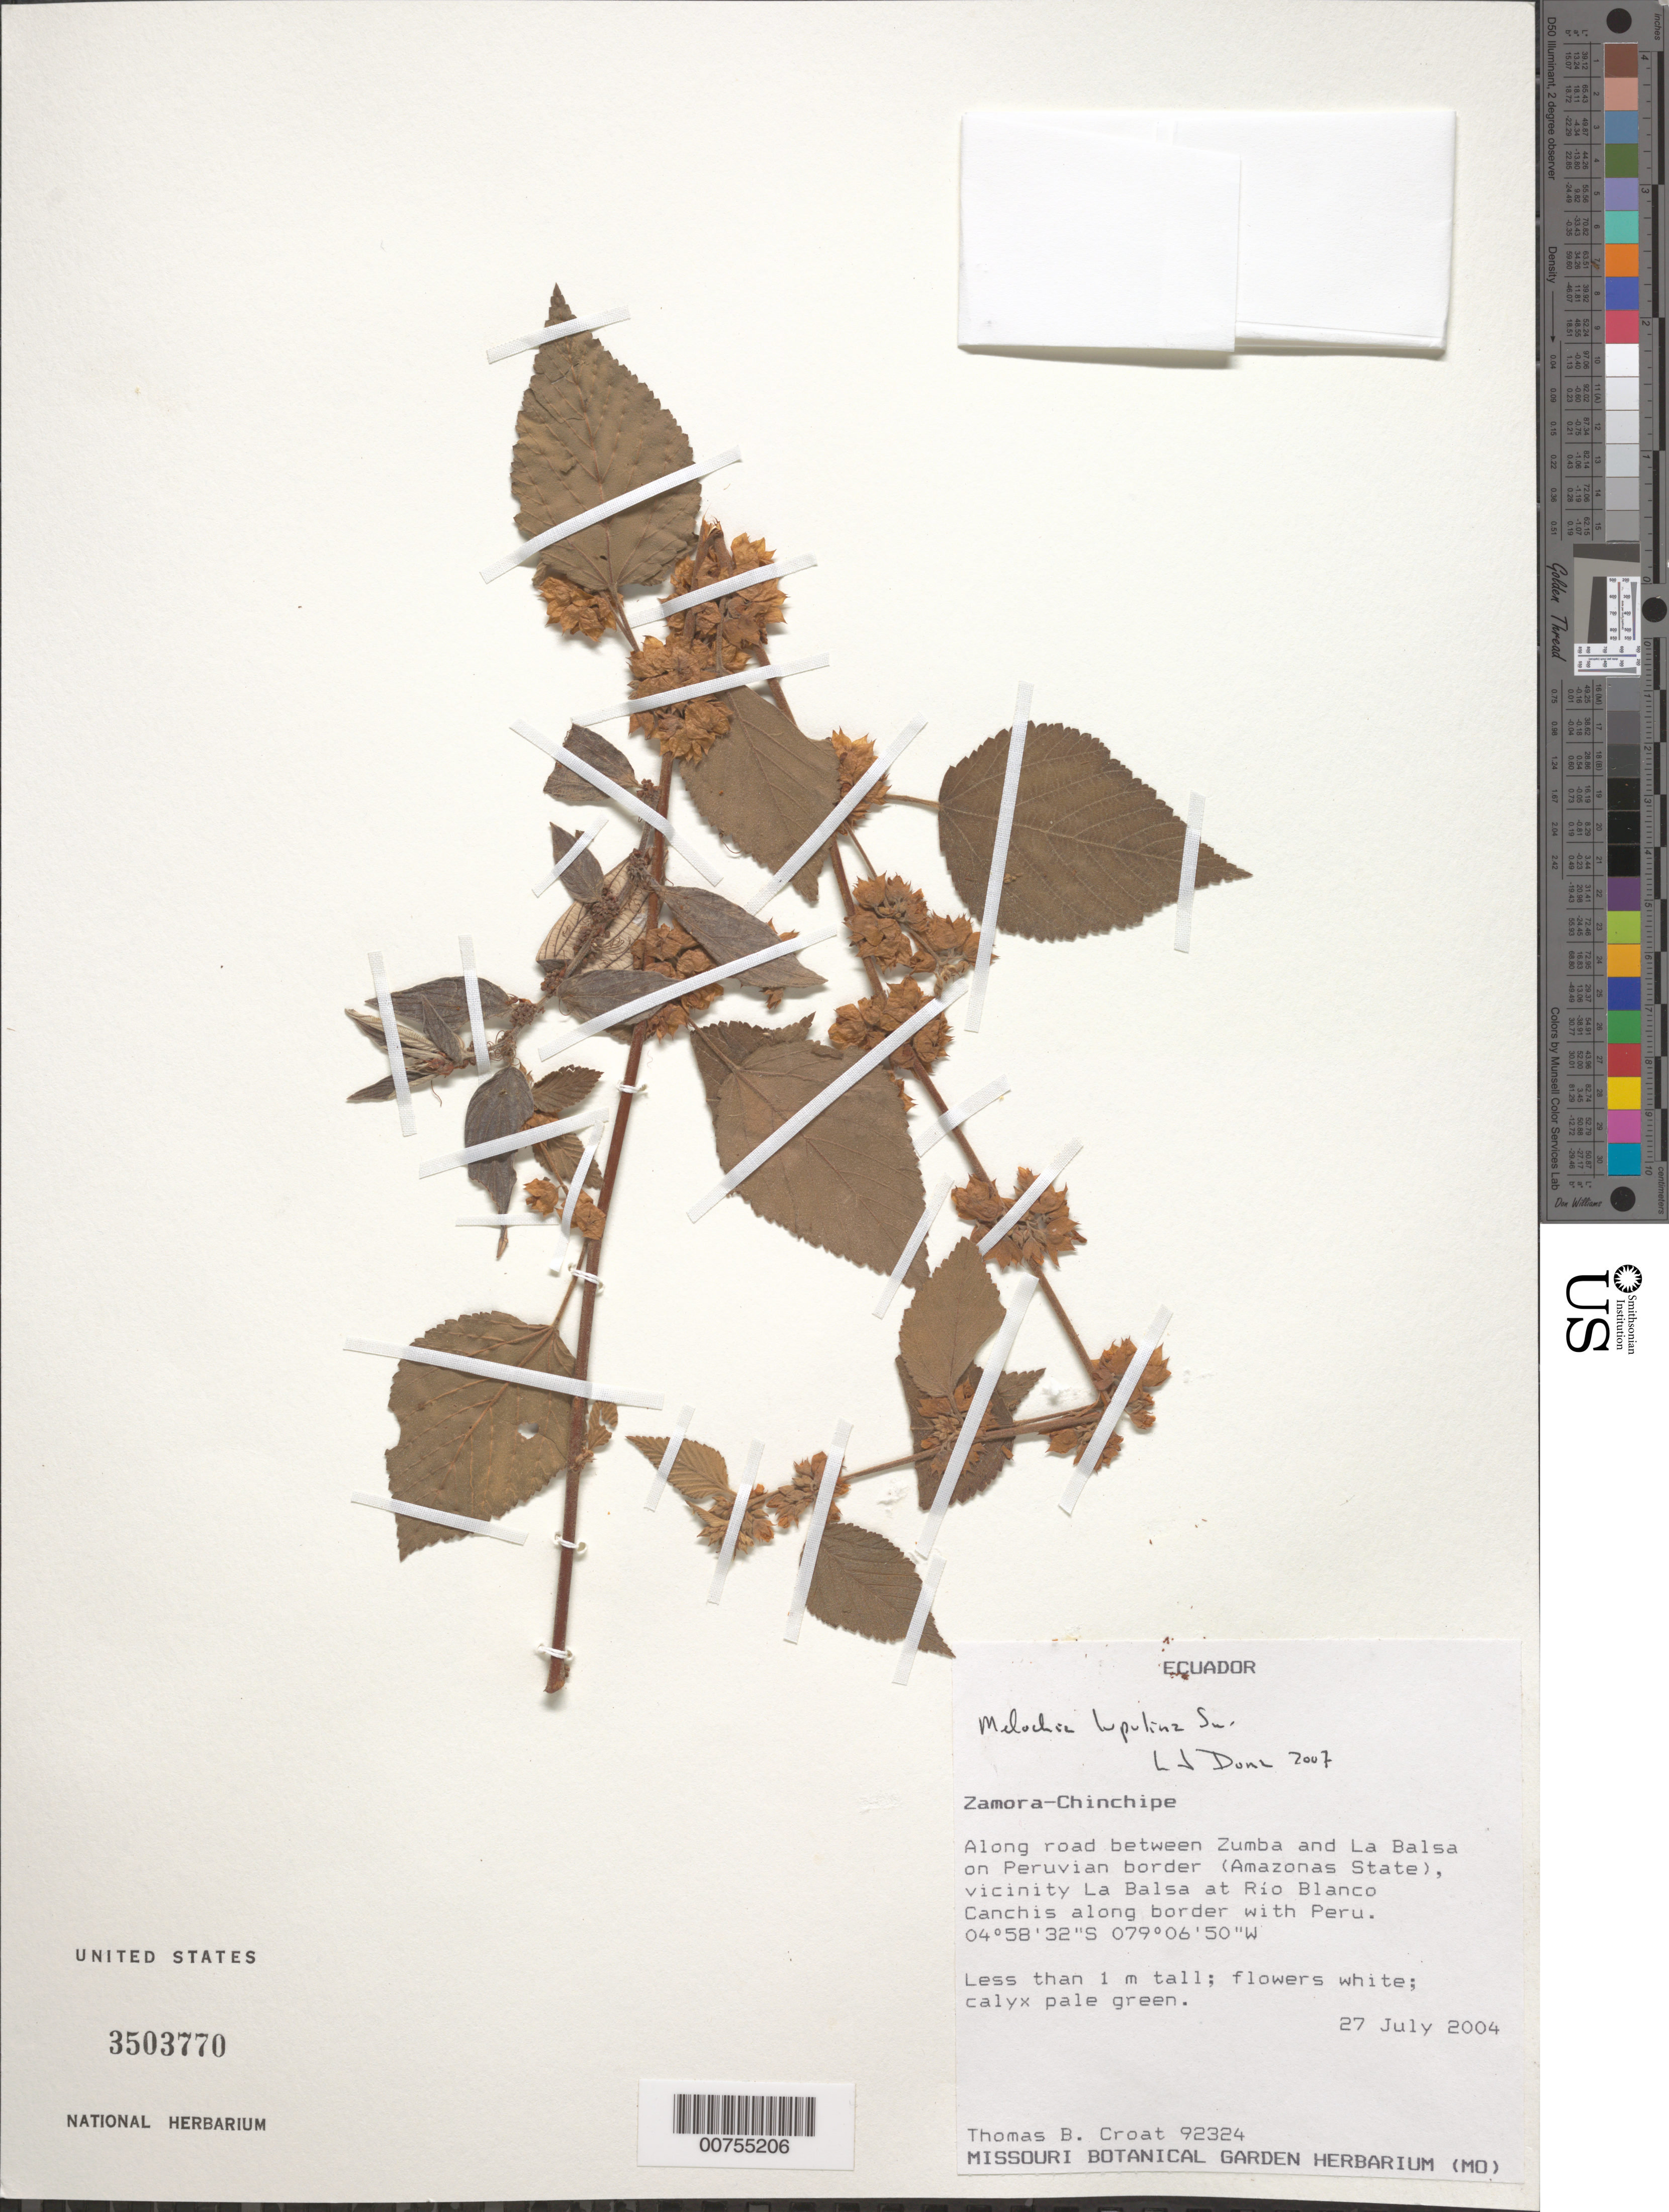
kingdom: Plantae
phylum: Tracheophyta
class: Magnoliopsida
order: Malvales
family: Malvaceae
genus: Melochia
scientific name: Melochia lupulina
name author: Sw.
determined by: Dorr, L. J., (BOT), Smithsonian Institution - National Museum of Natural History (UNITED STATES)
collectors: T. B. Croat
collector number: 92324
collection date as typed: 27 Jul 2004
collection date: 2004-07-27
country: Ecuador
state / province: Zamora-Chinchipe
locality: Along road between Zumba and La Balsa on Peruvian border (Amazonas State), vicinity La Balsa at Río Blanco Canchis along border with Peru.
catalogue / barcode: US 3503770